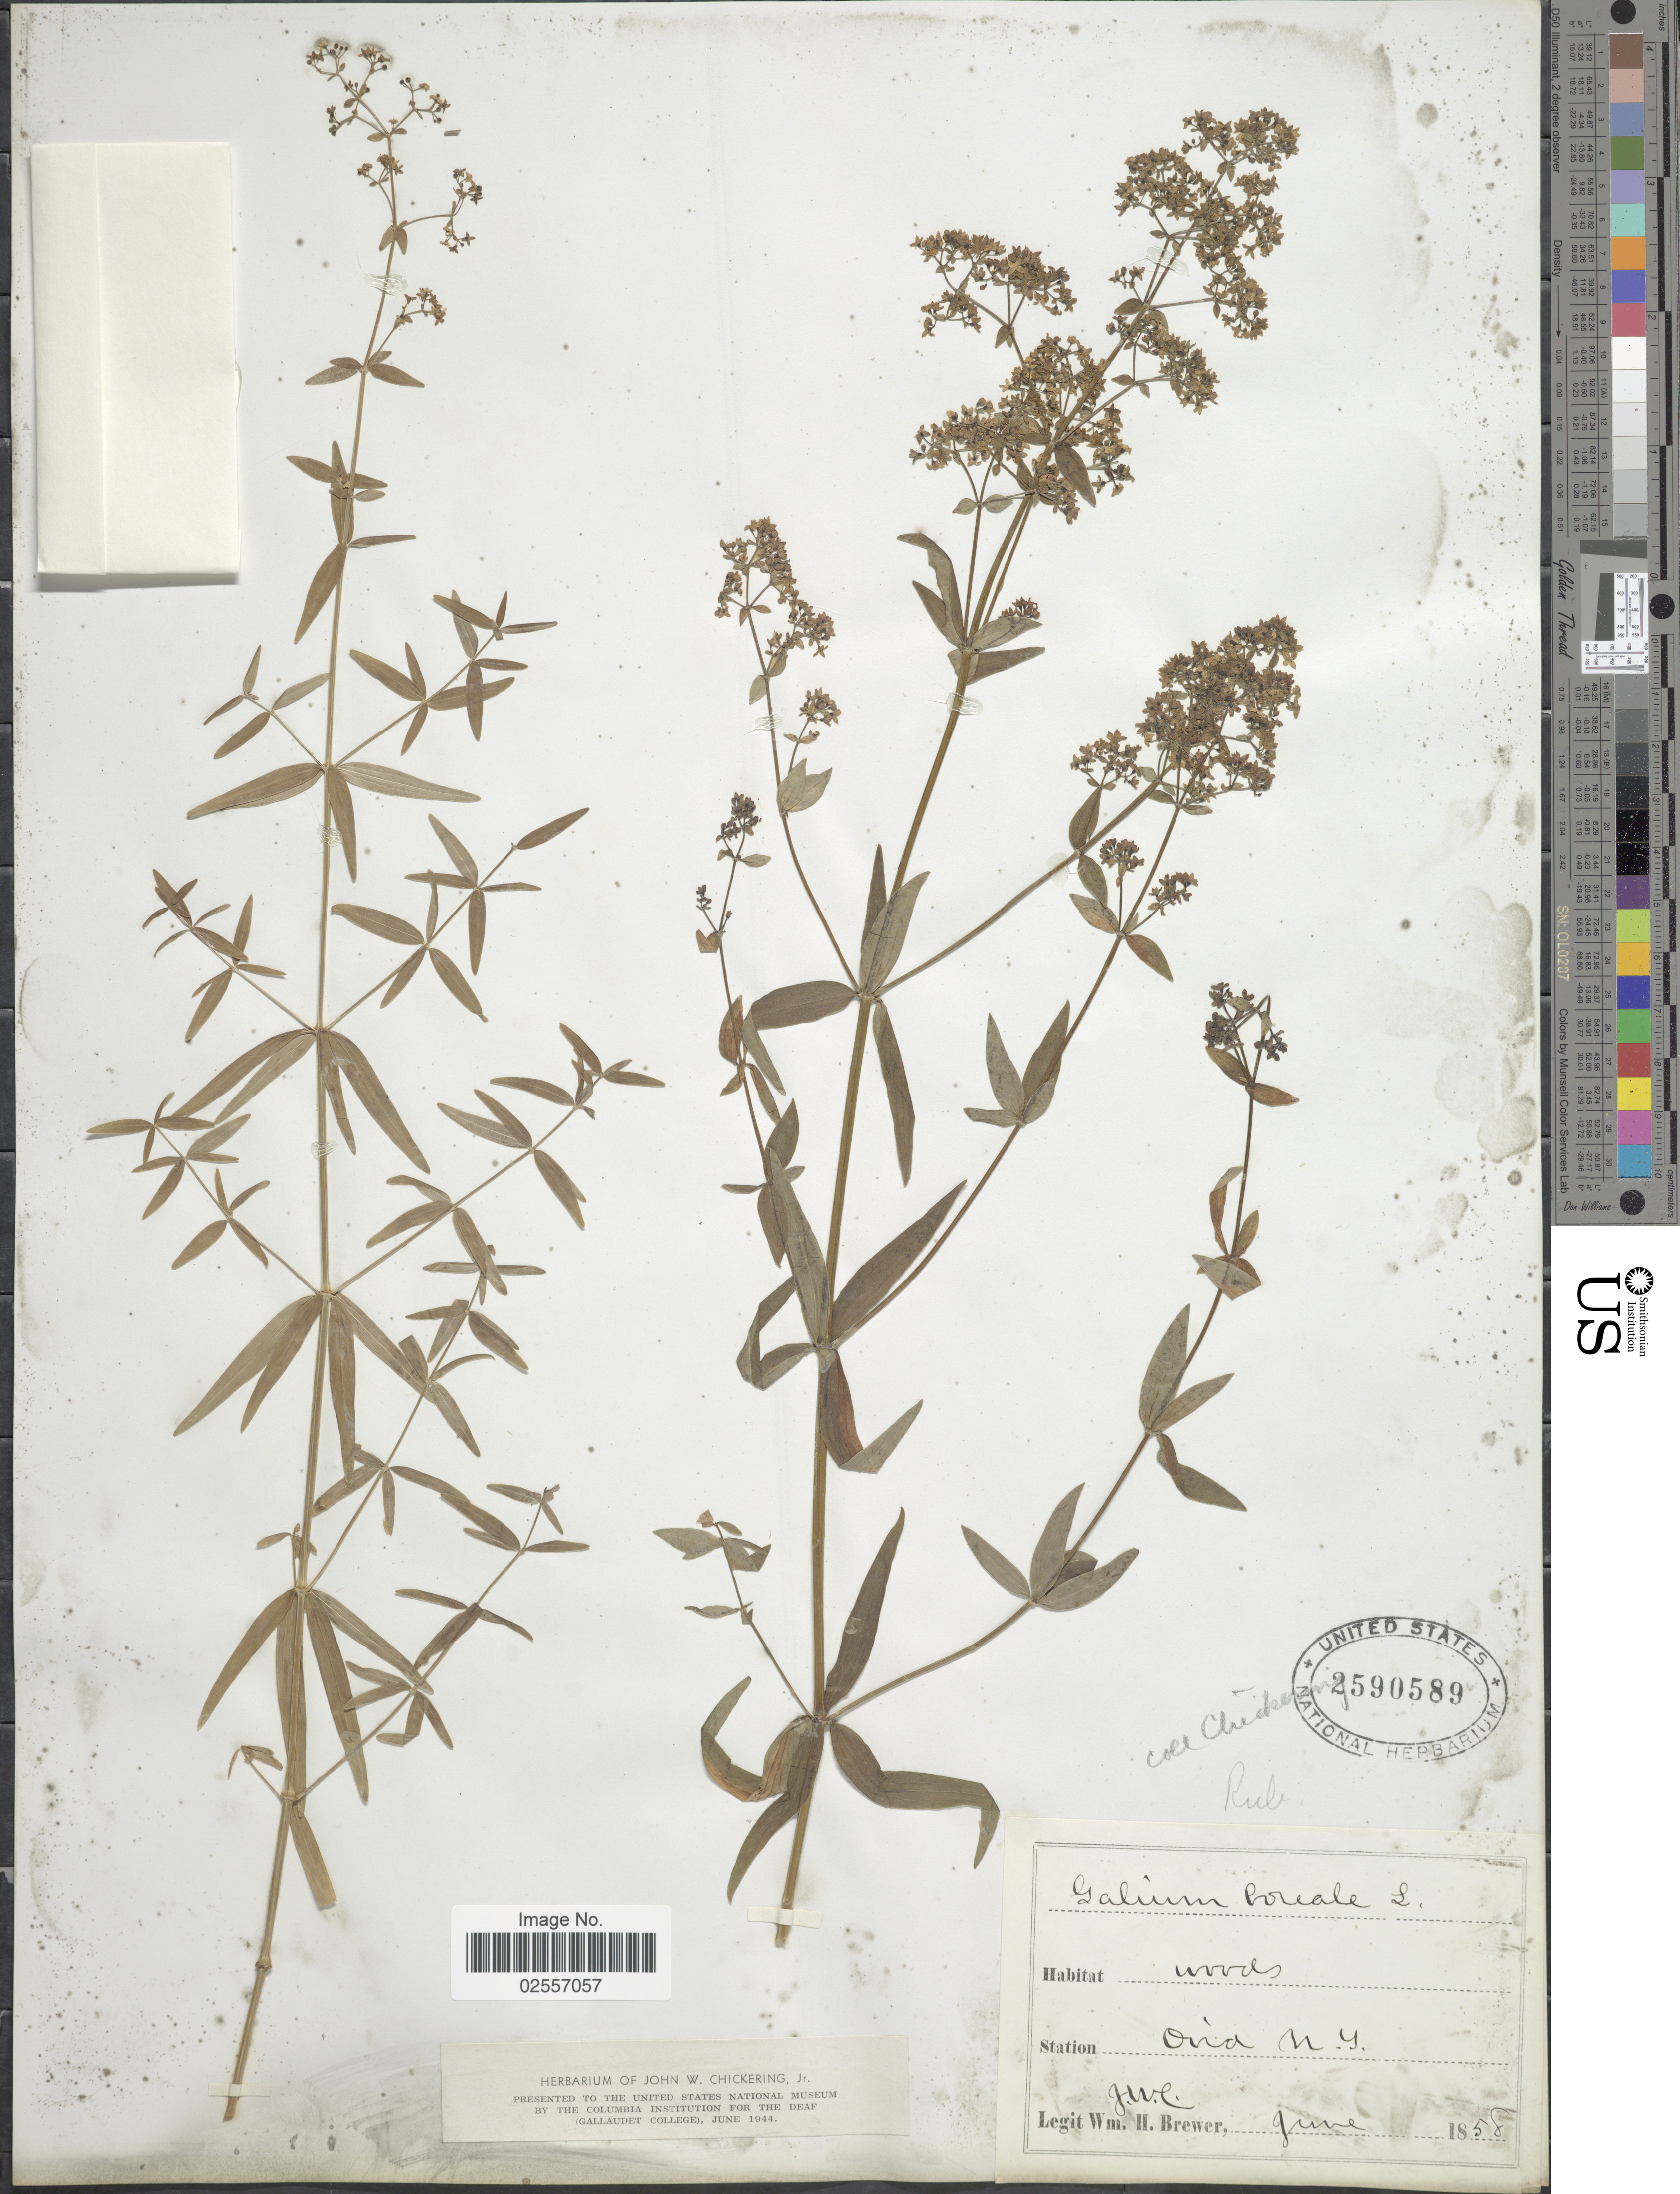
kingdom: Plantae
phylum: Tracheophyta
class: Magnoliopsida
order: Gentianales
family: Rubiaceae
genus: Galium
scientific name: Galium boreale L.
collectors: J. Chickering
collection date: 1858-06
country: United States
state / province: New York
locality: Ovid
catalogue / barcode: US 2590589